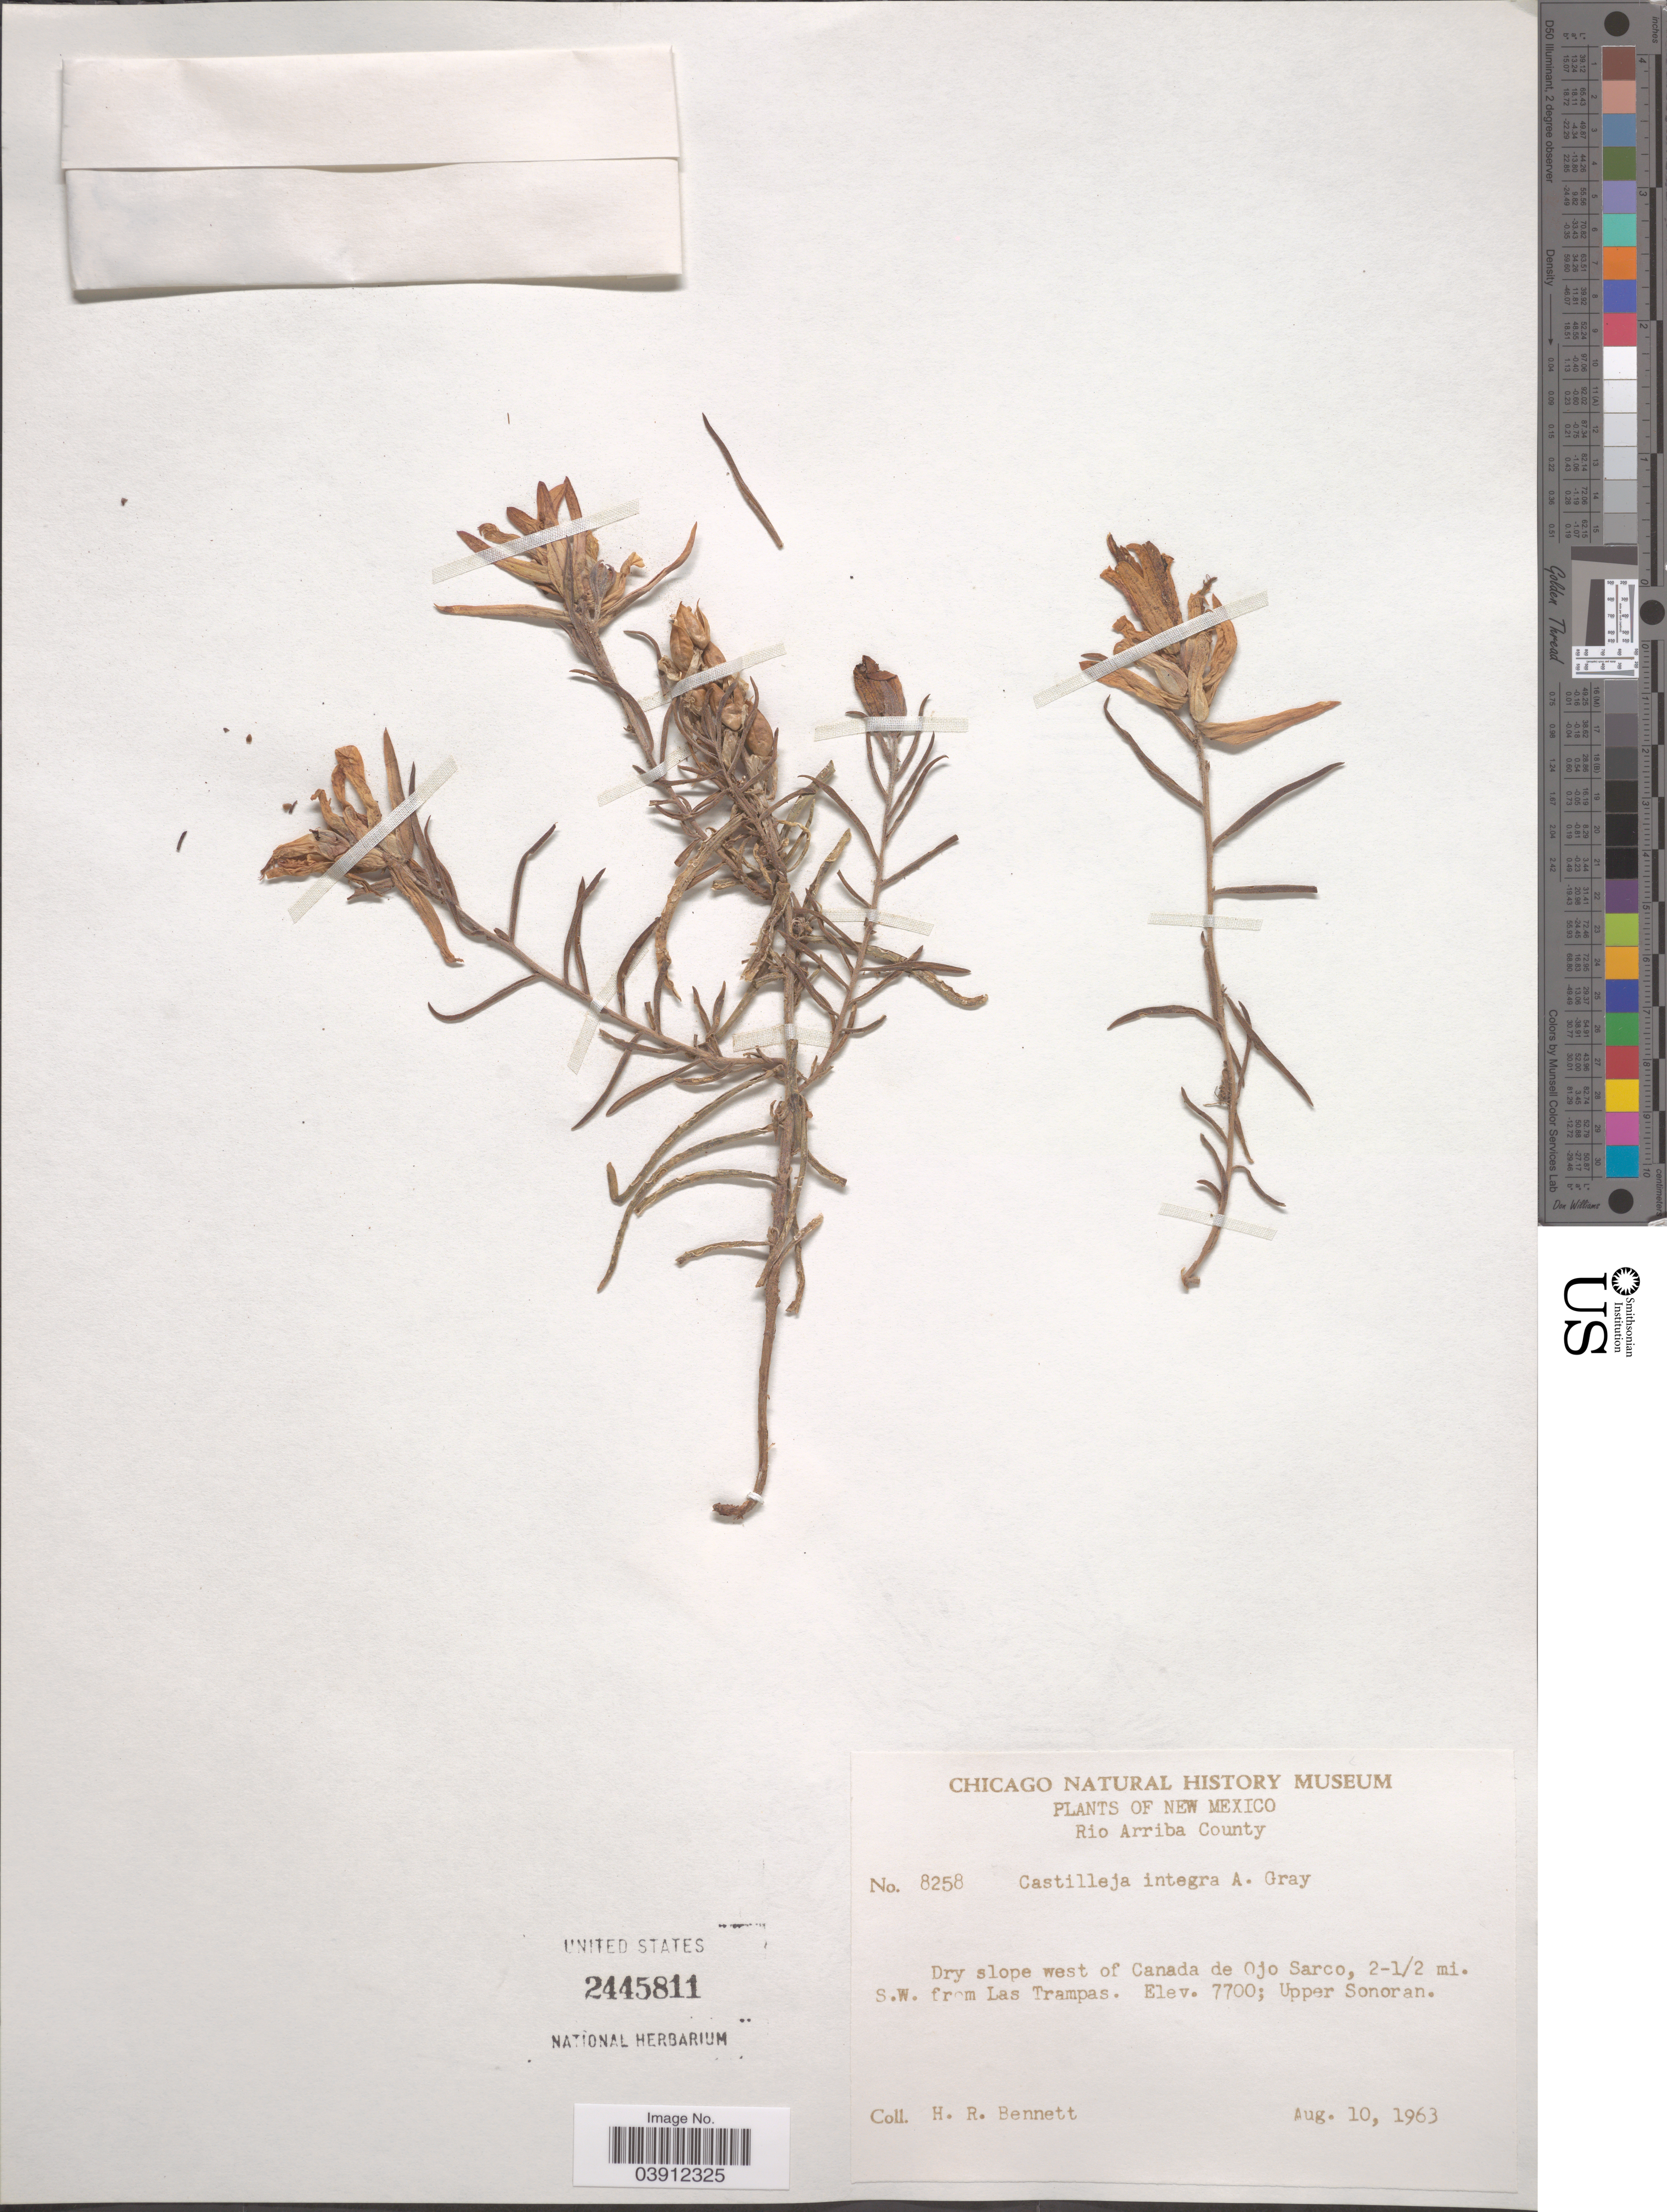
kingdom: Plantae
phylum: Tracheophyta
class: Magnoliopsida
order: Lamiales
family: Orobanchaceae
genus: Castilleja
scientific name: Castilleja integra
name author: A. Gray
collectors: H. R. Bennett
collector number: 8258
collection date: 1963-08-10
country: United States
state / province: New Mexico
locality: Rio Arriba County. Dry slope west of Canada de Ojo Sarco, 2-1/2 mi. s.w. from Las Trampas. Upper Sonoran.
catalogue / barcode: US 2445811